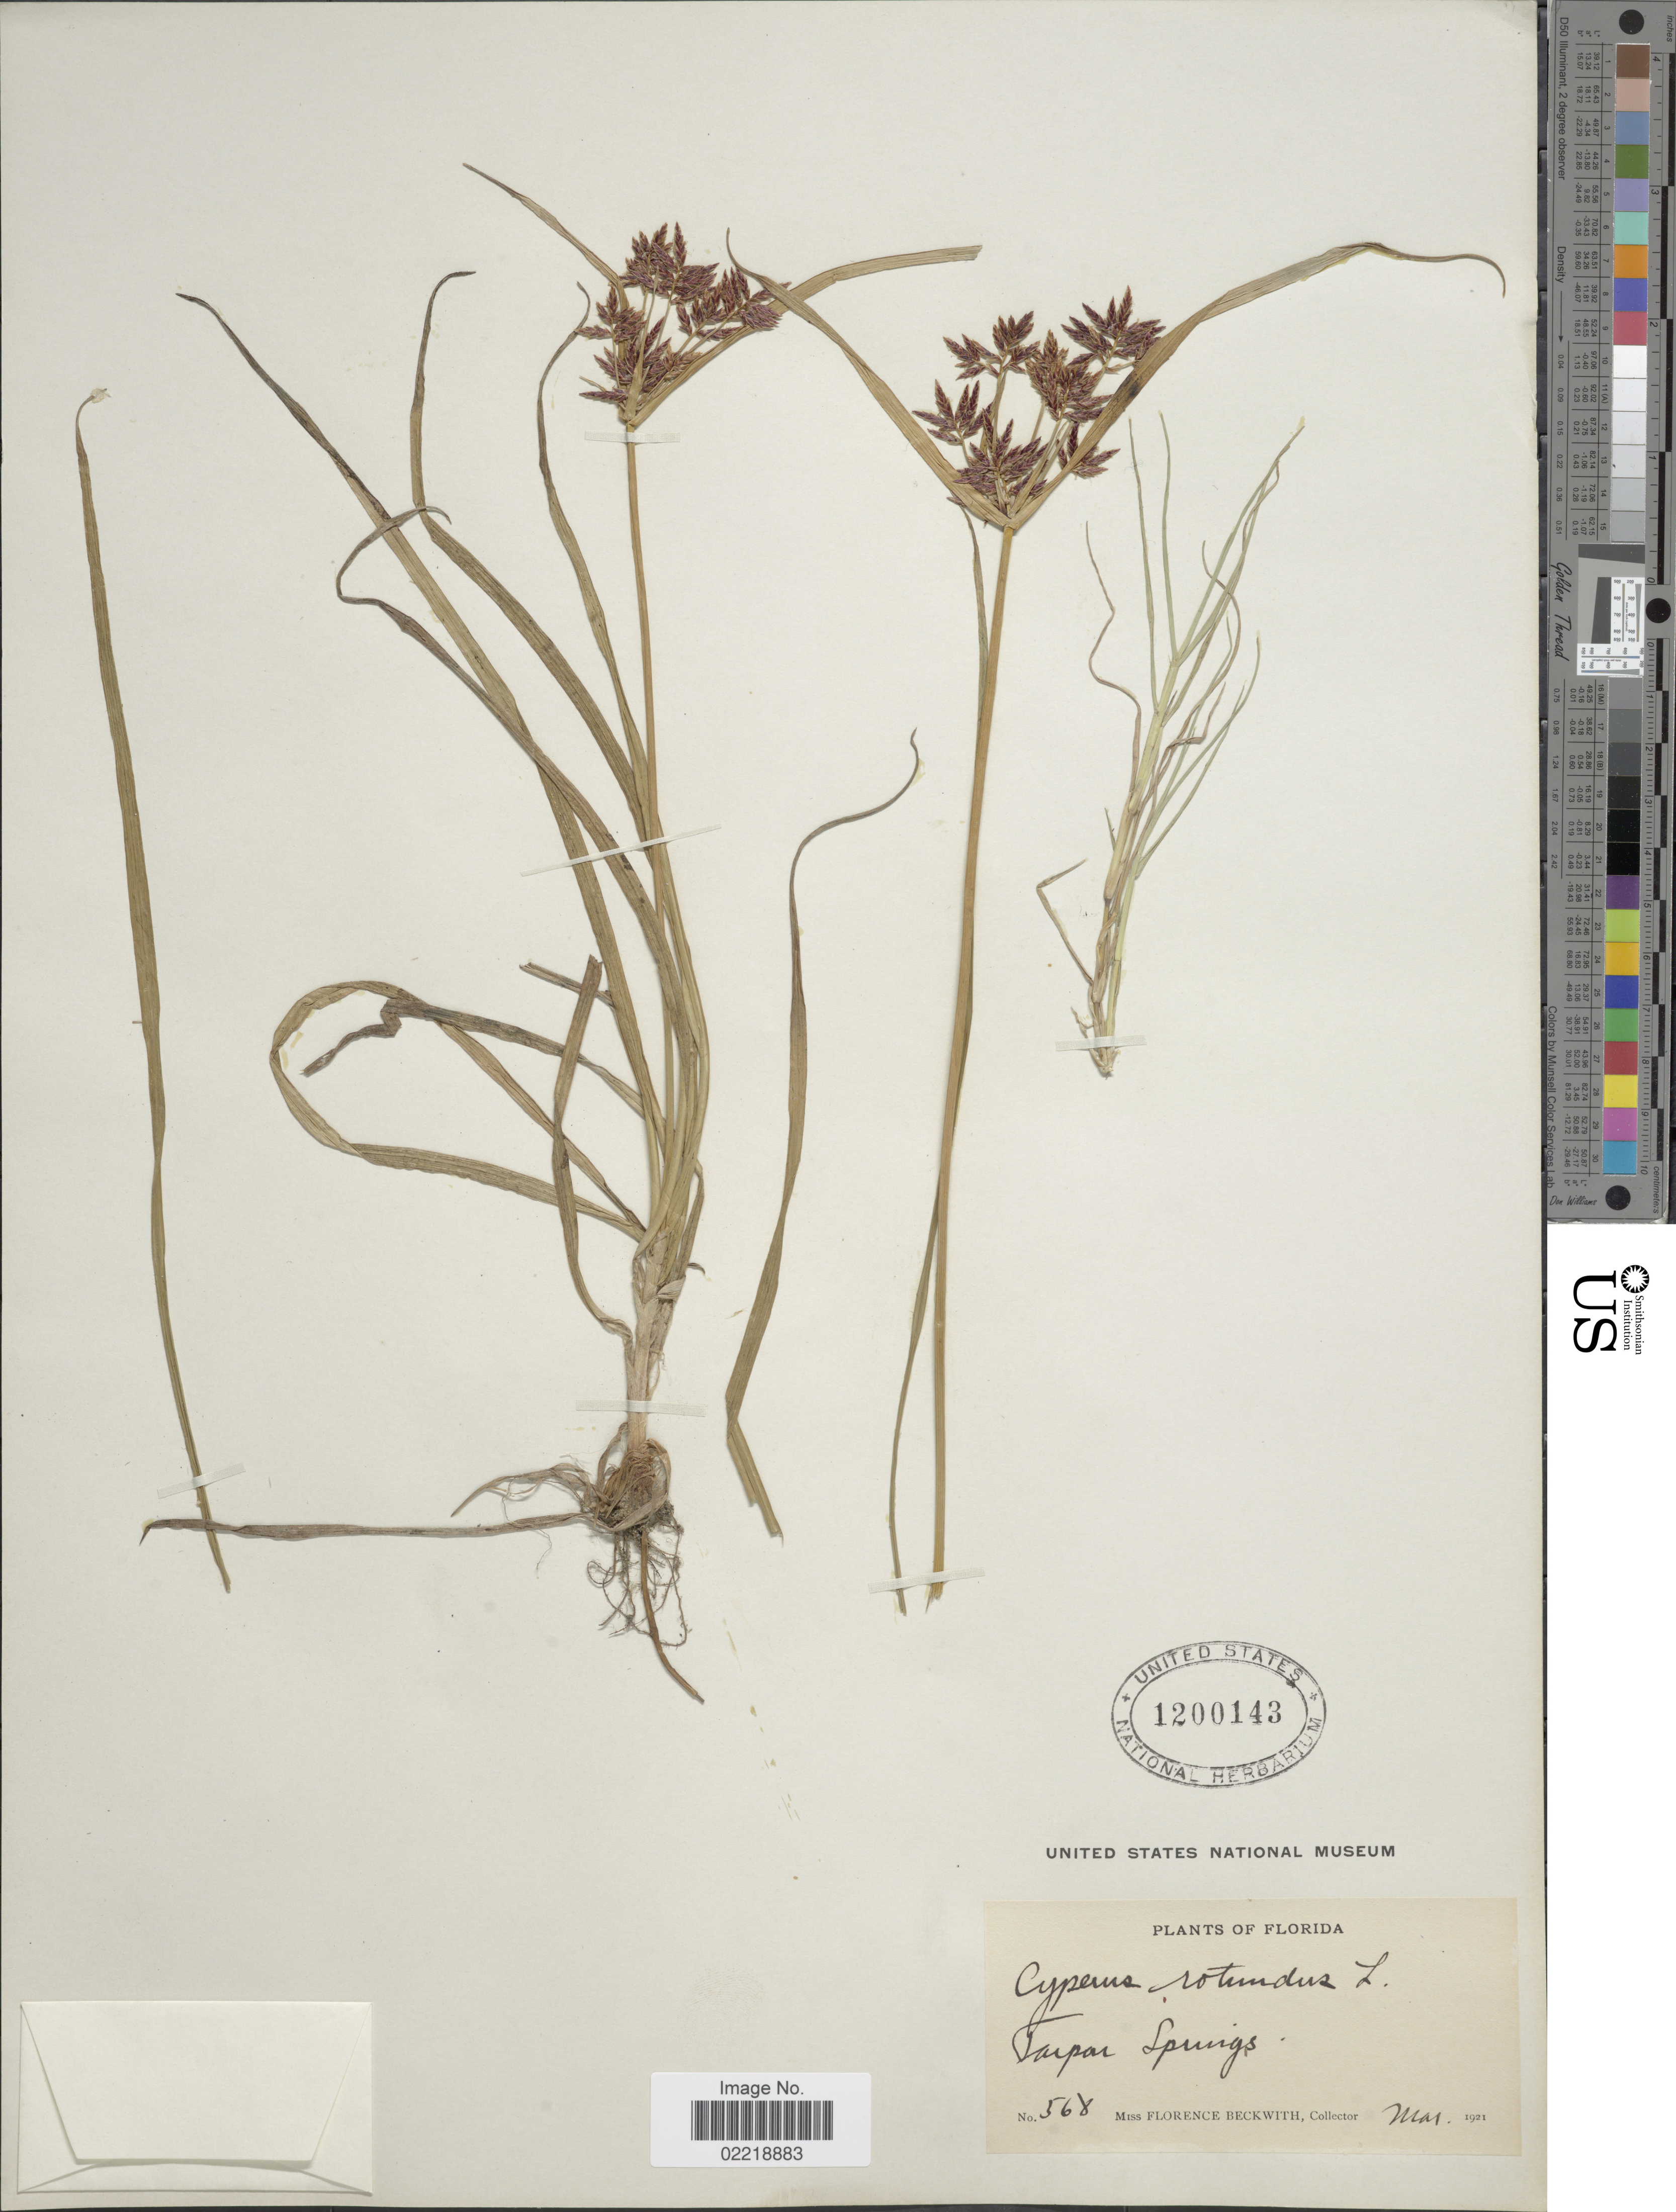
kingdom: Plantae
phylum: Tracheophyta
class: Liliopsida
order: Poales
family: Cyperaceae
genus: Cyperus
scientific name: Cyperus rotundus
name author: L.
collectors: F. Beckwith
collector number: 568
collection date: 1921-03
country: United States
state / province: Florida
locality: Taipar Springs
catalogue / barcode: US 1200143